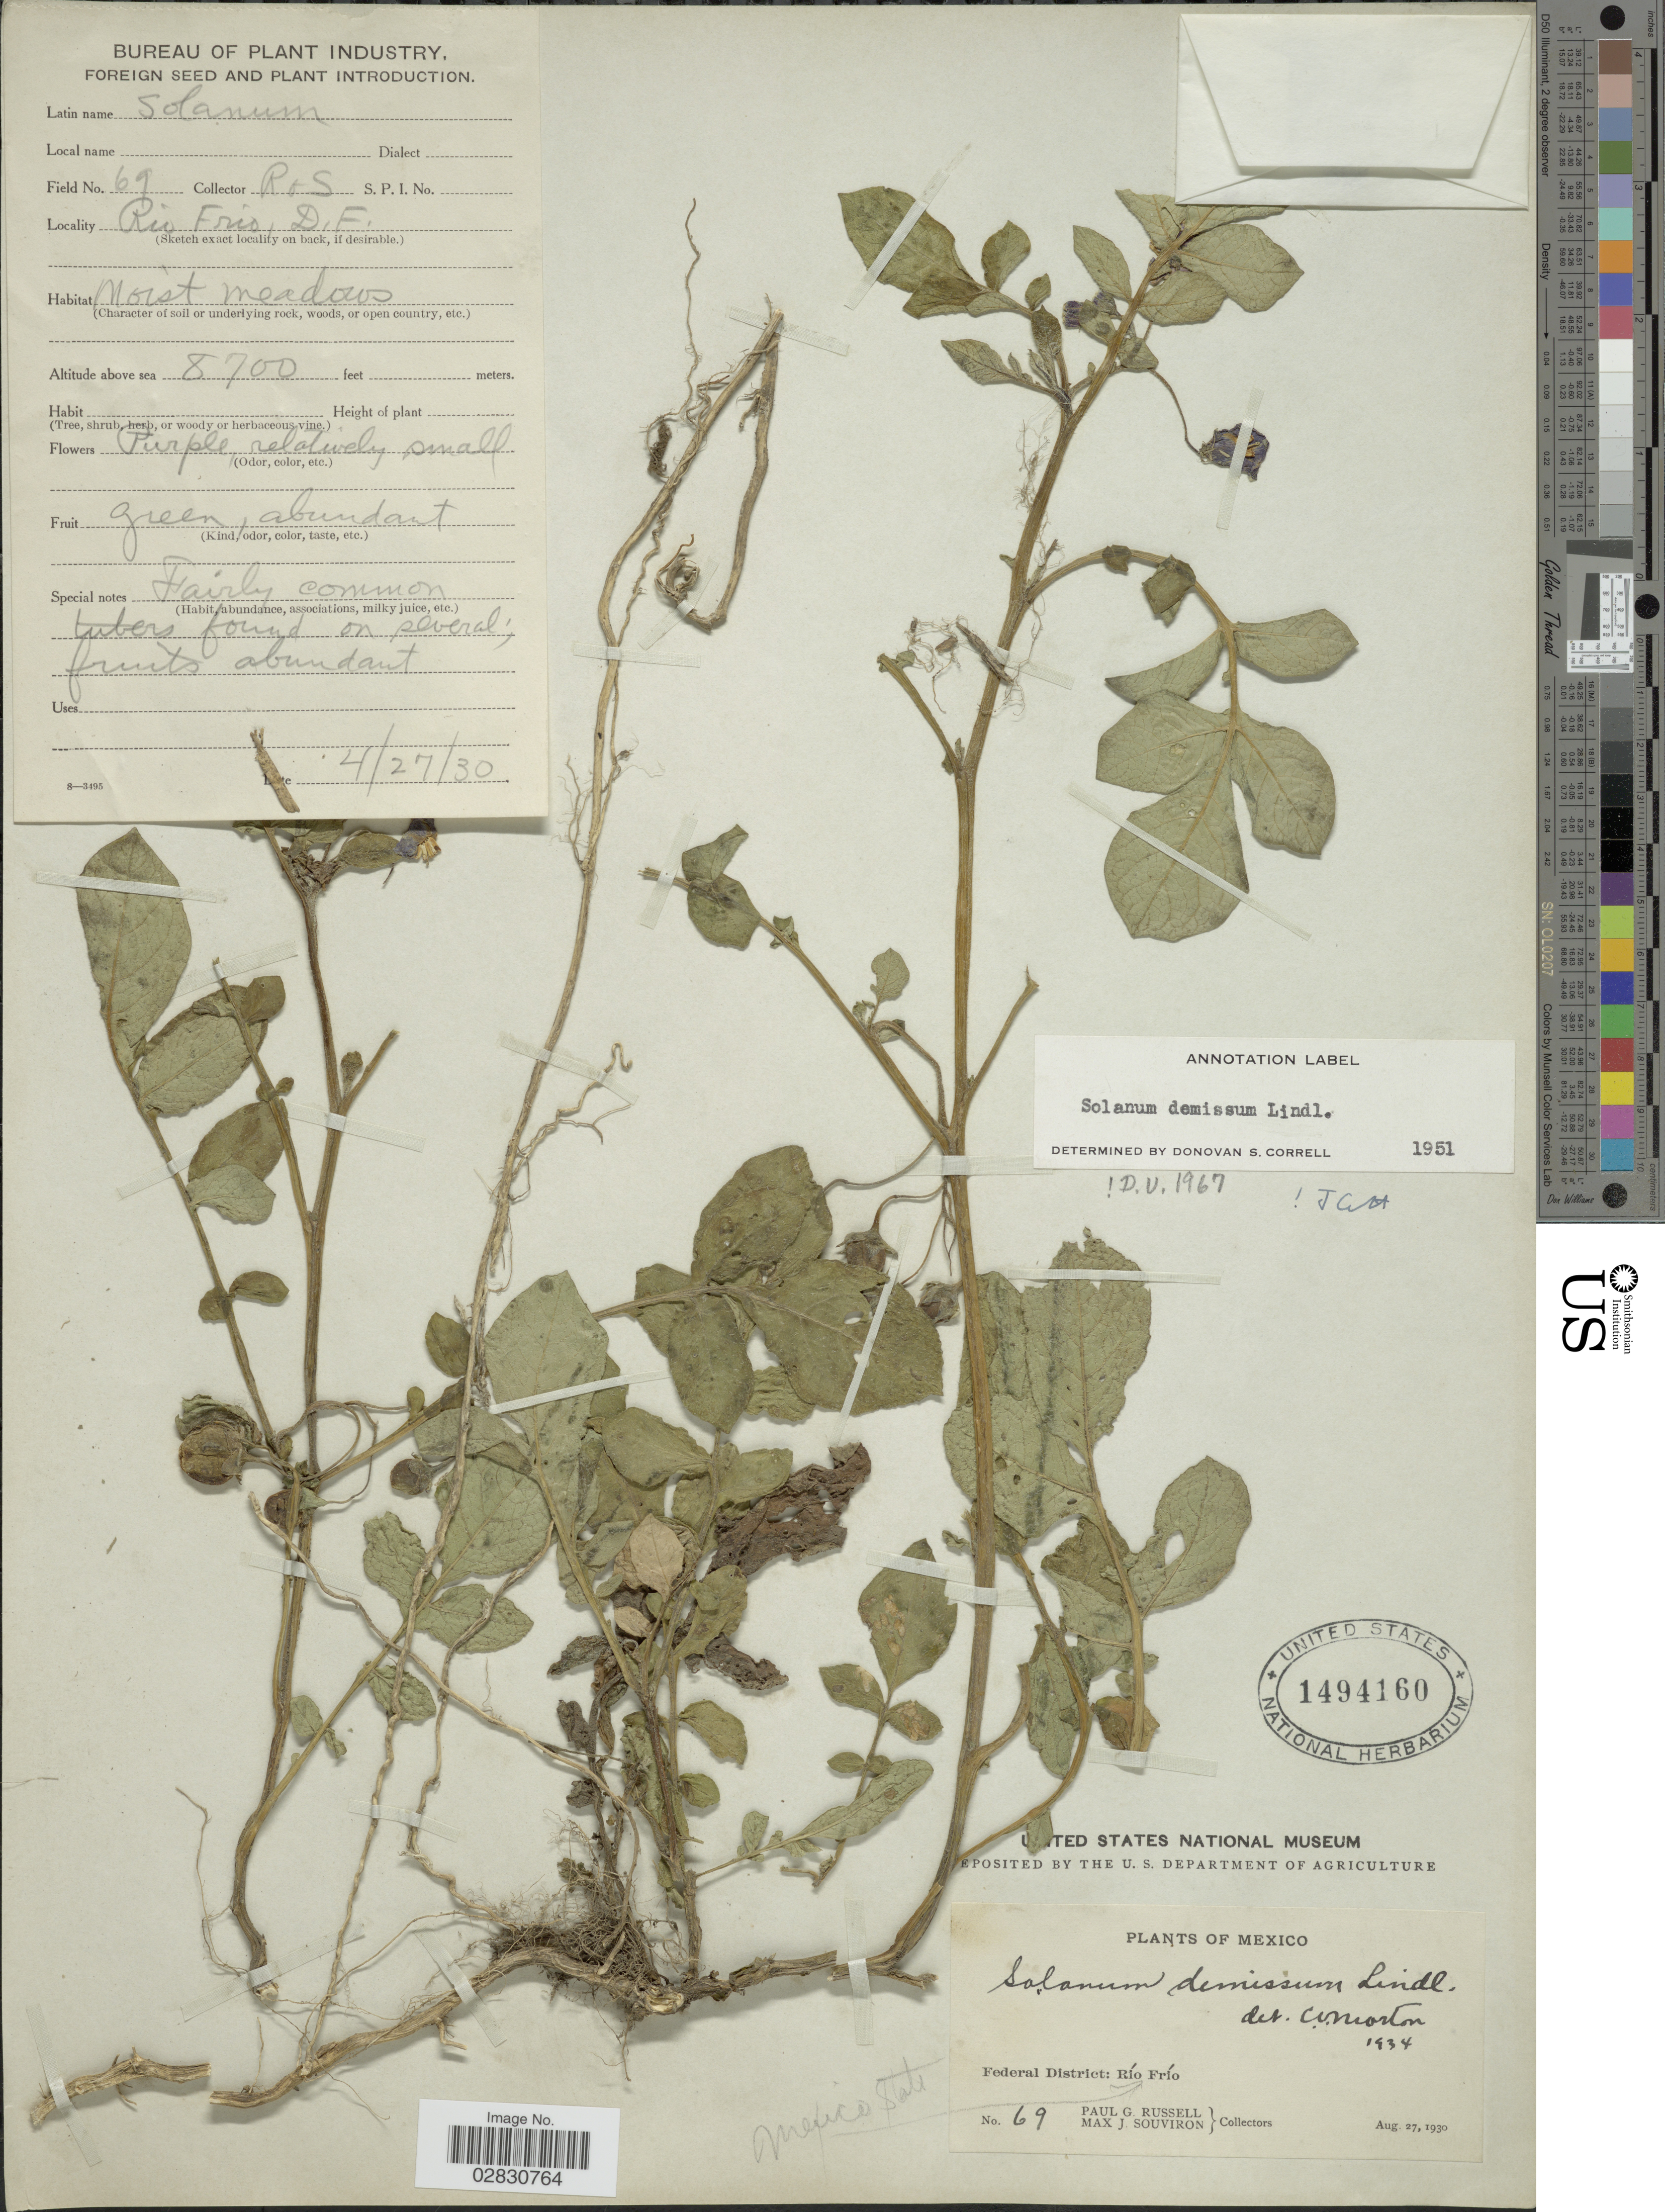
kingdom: Plantae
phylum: Tracheophyta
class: Magnoliopsida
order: Solanales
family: Solanaceae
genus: Solanum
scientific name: Solanum demissum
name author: Lindl.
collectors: P. G. Russell & M. J. Souviron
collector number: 69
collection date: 1930-04-27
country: Mexico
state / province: Distrito Federal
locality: Federal District: Río Frío, D.F.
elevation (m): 2652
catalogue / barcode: US 1494160